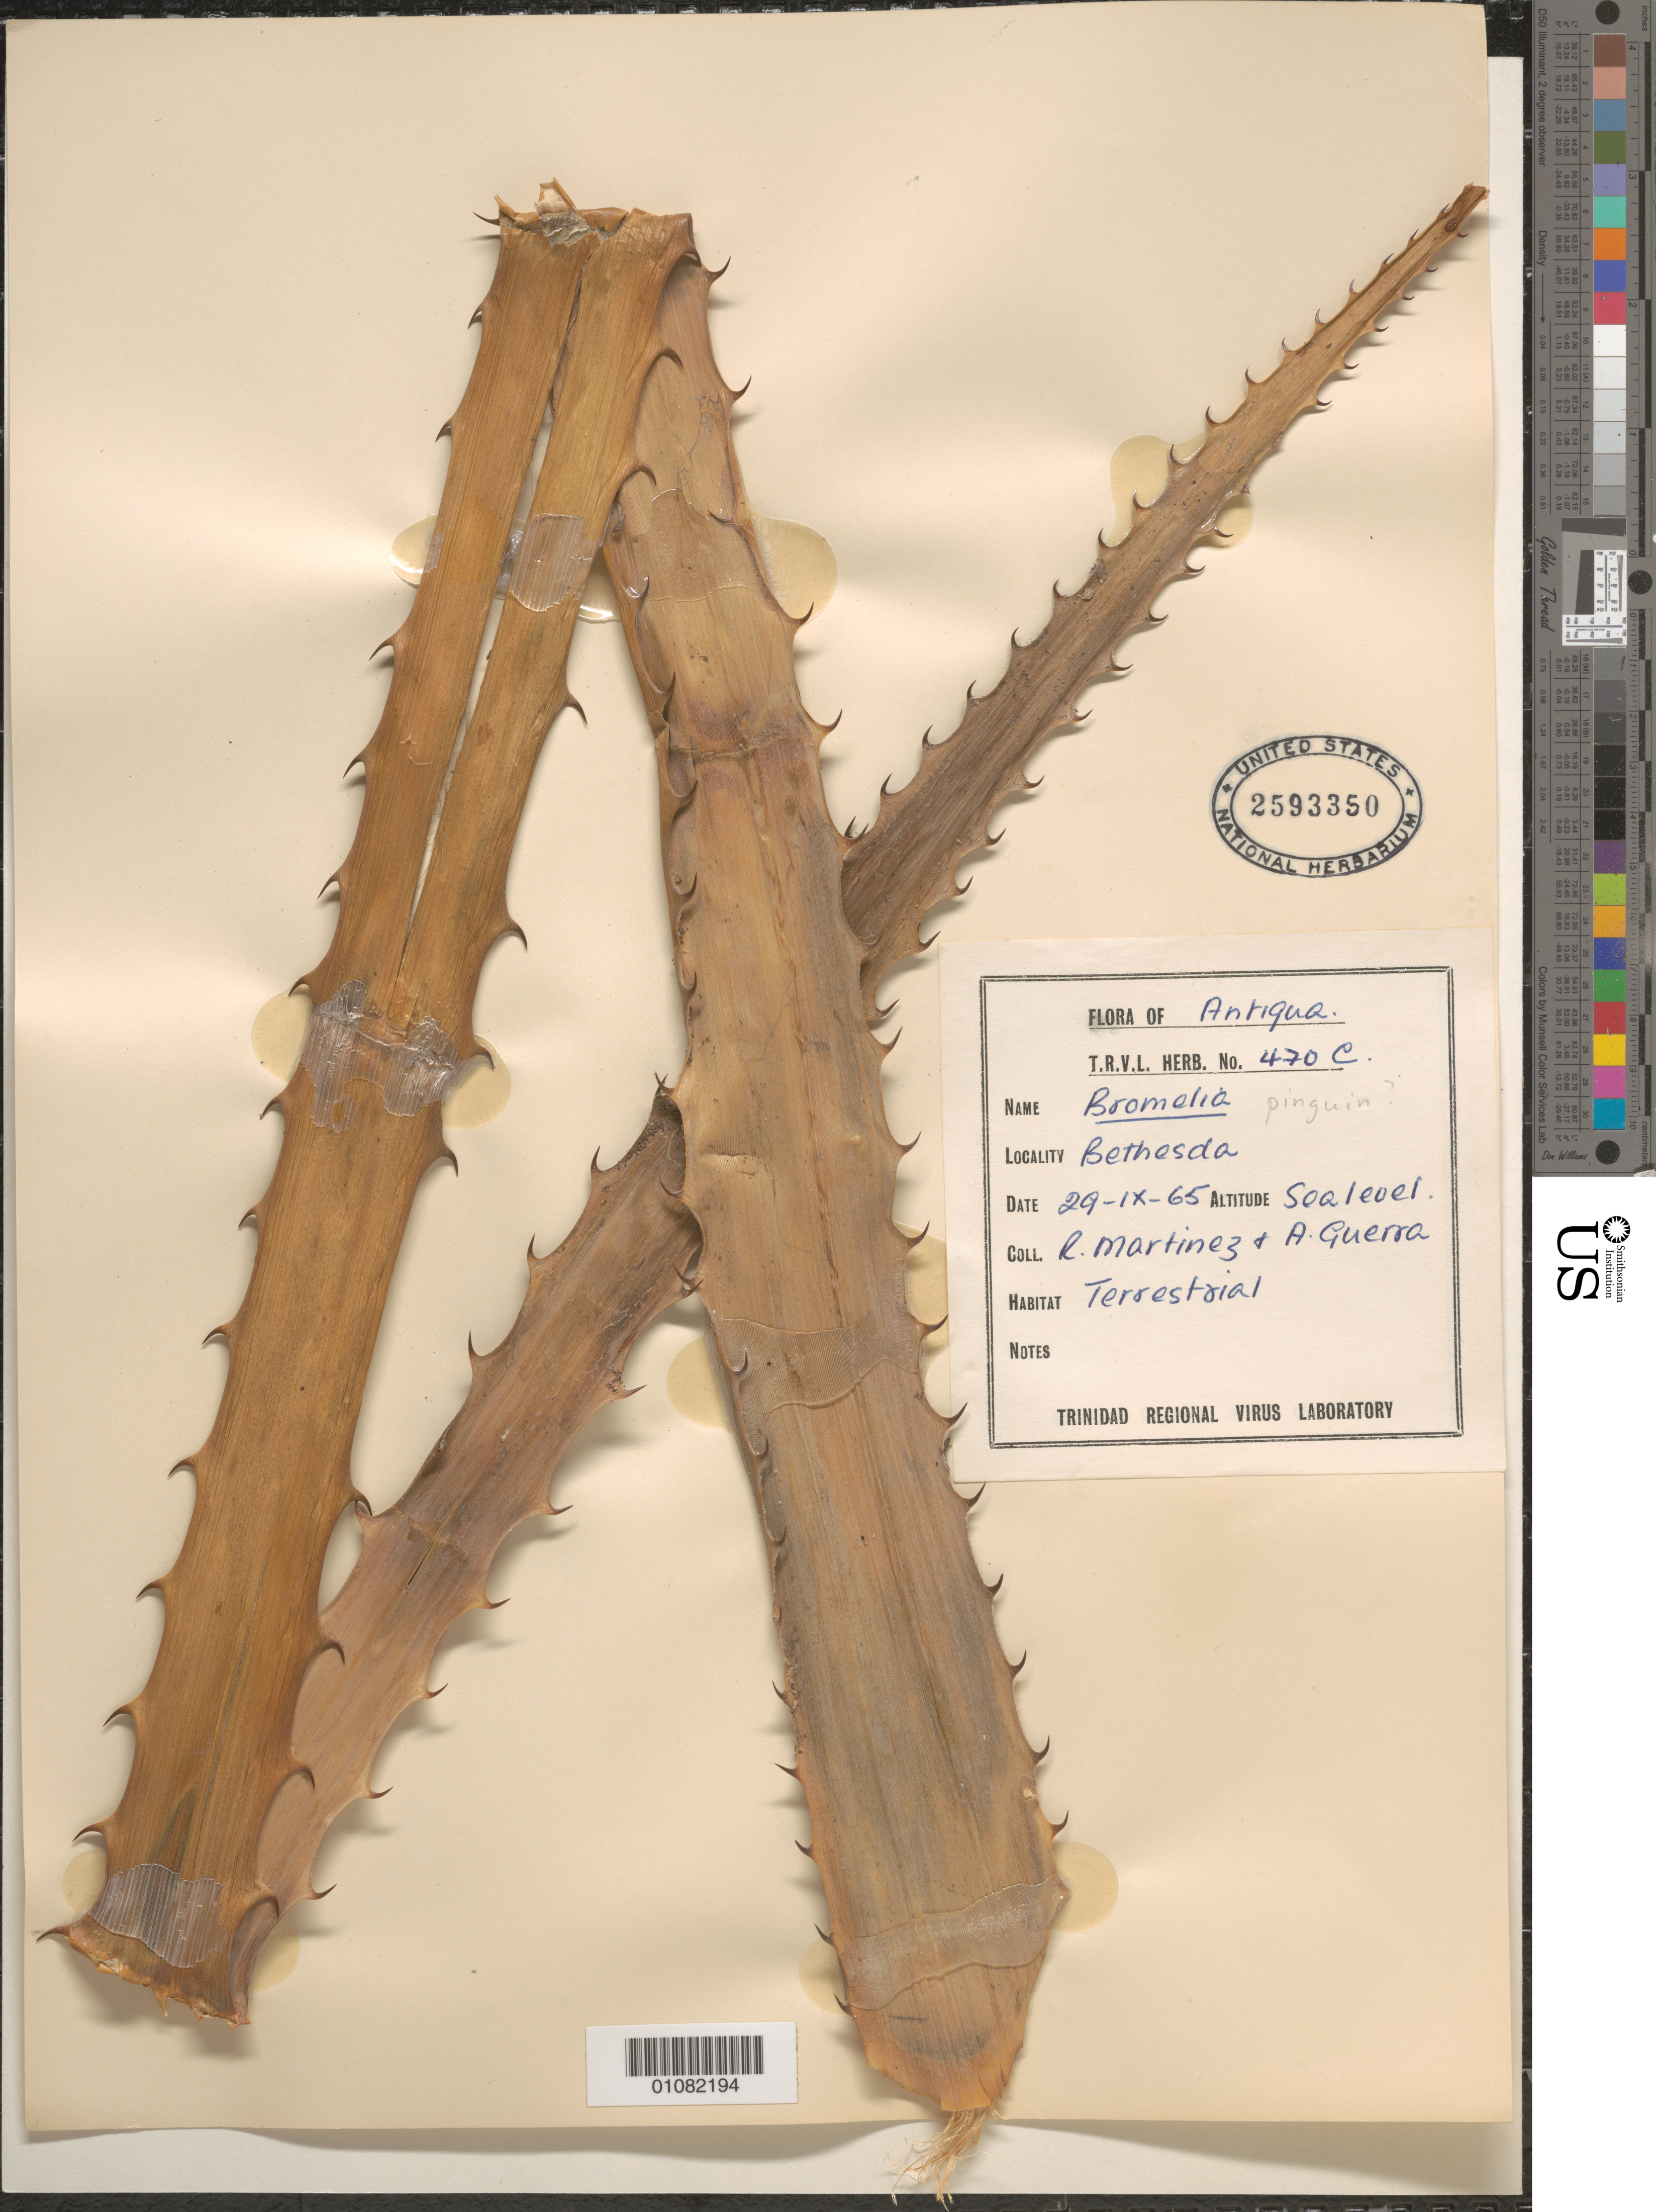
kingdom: Plantae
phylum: Tracheophyta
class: Liliopsida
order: Poales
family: Bromeliaceae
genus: Bromelia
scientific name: Bromelia pinguin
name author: L.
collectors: R. Martinez & A. Guerra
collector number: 470c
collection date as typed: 29 Sep 1965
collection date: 1965-09-29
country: Antigua and Barbuda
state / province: Saint Paul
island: Antigua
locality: Bethesda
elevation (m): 0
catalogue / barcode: US 2593350